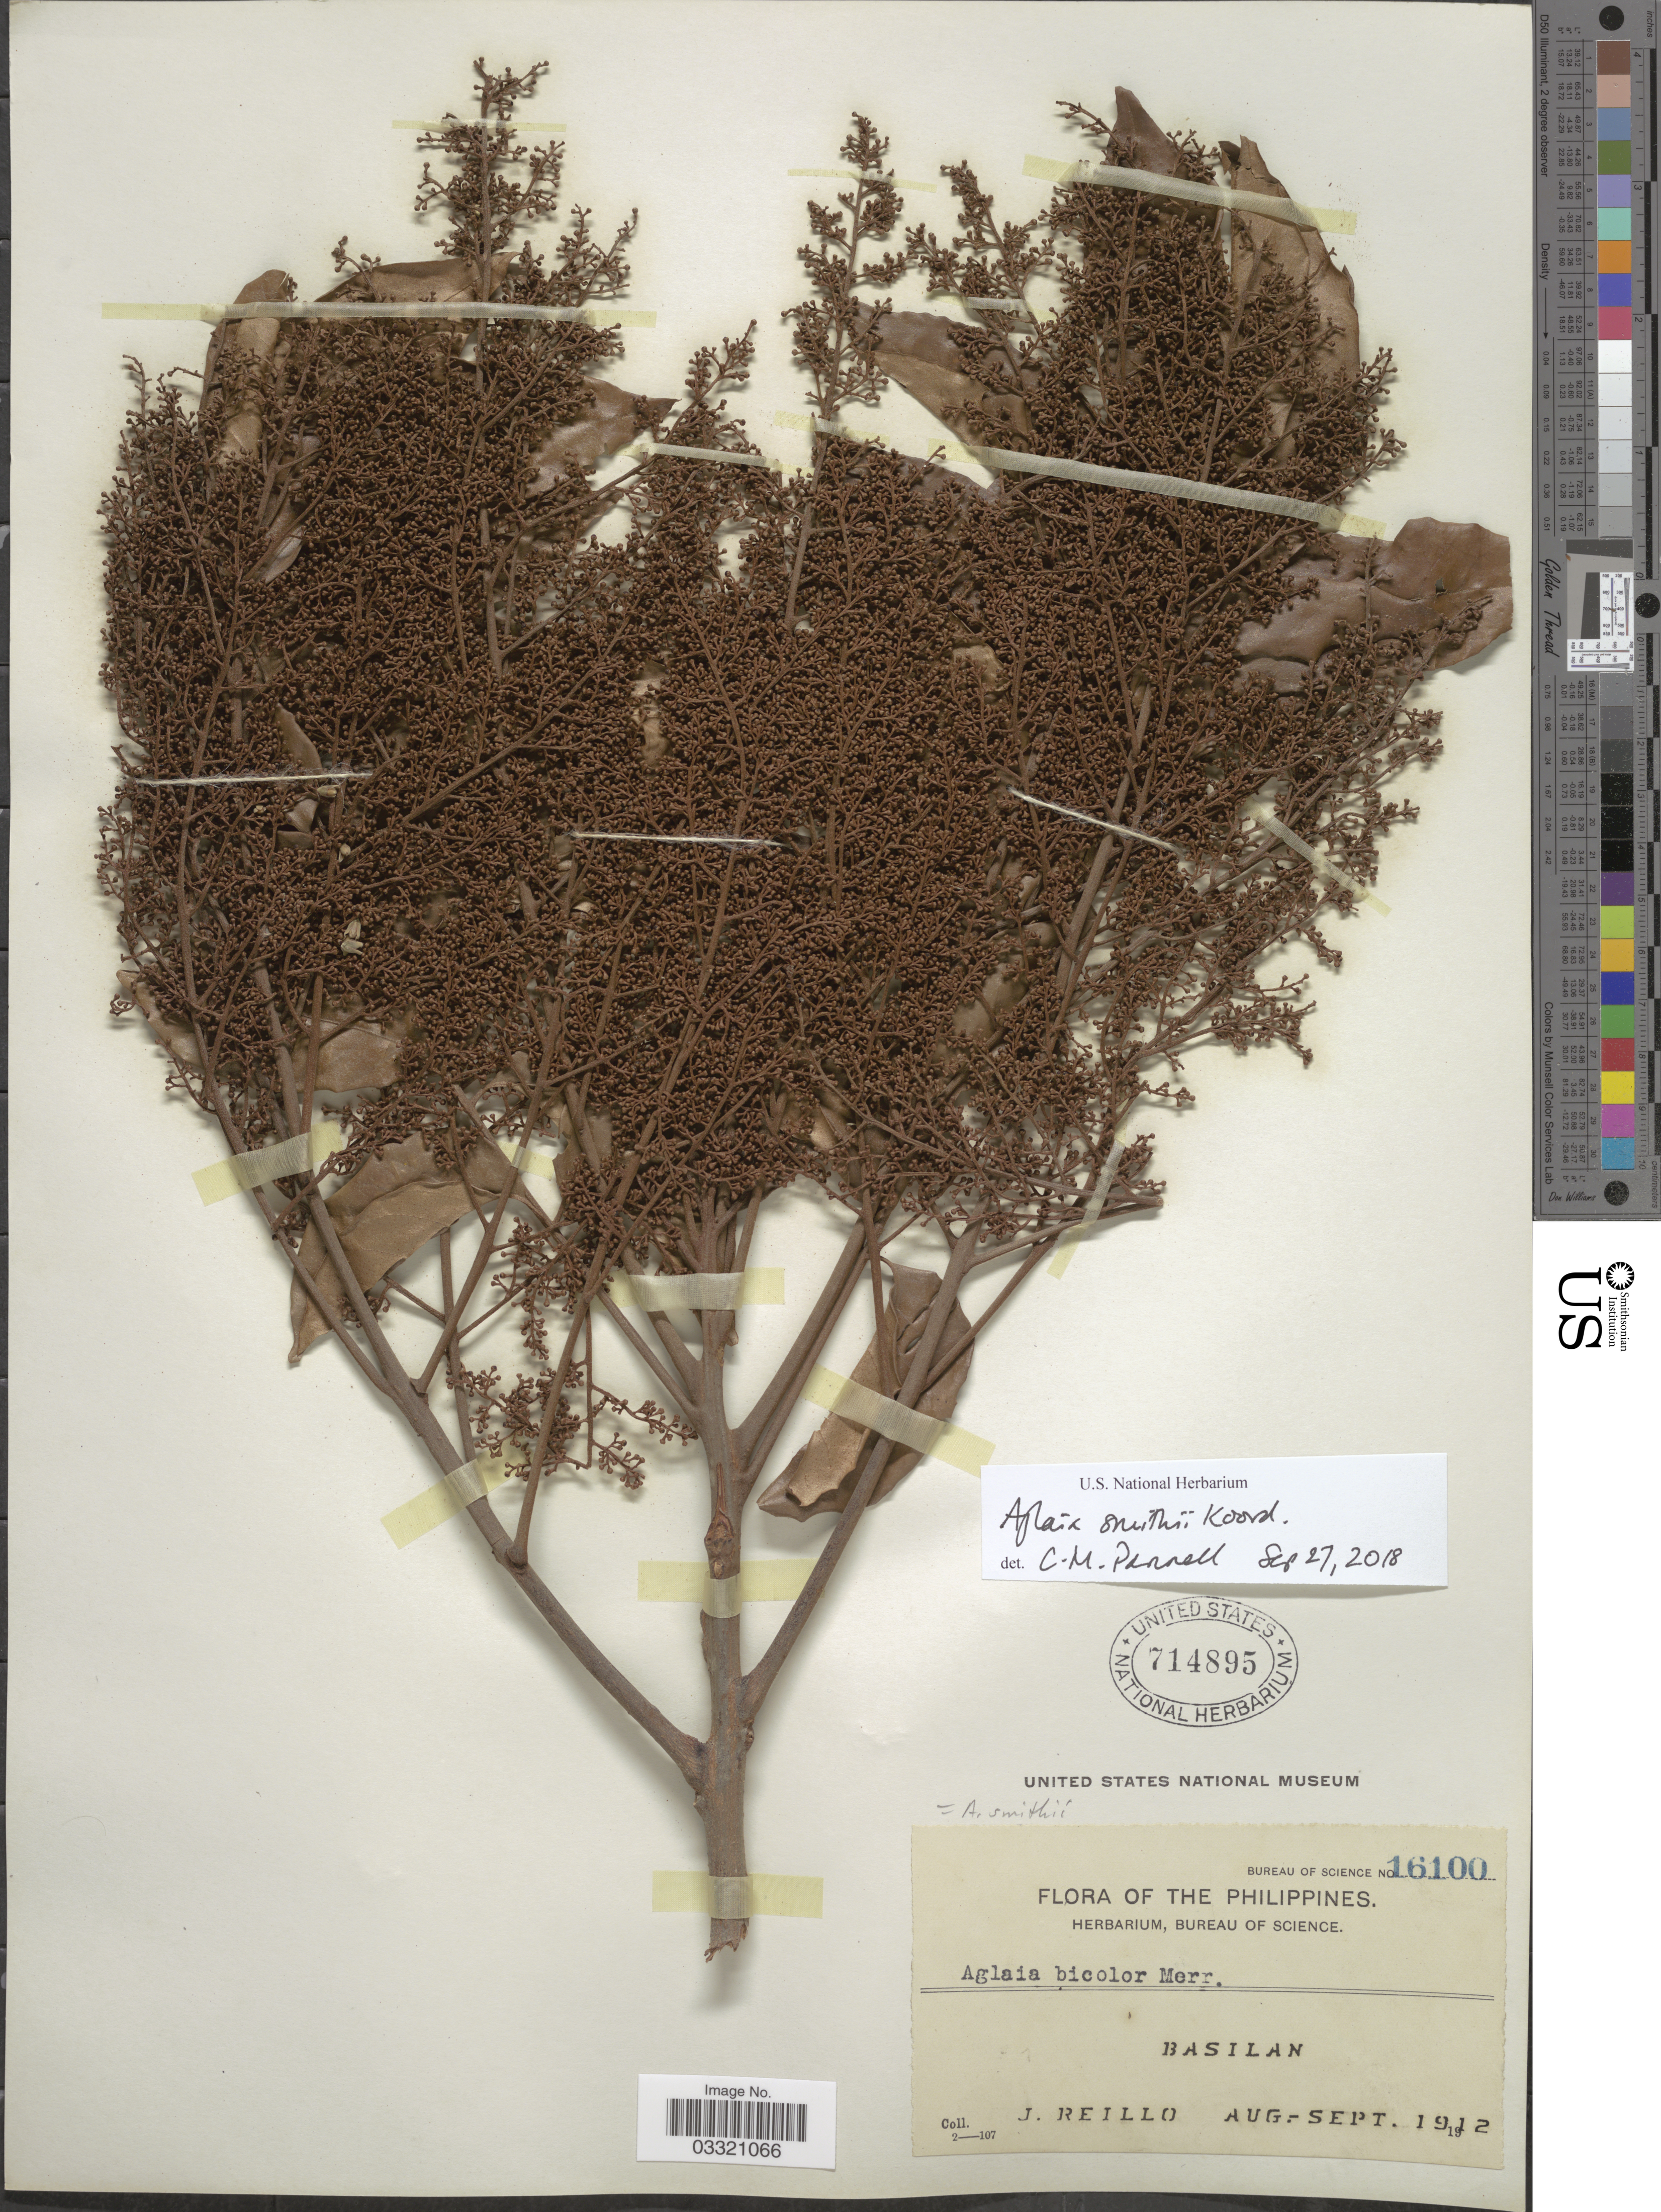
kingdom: Plantae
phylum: Tracheophyta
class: Magnoliopsida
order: Sapindales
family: Meliaceae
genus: Aglaia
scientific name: Aglaia smithii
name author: Koord.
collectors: J. Reillo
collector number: Bureau of Science 16100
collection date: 1912-08/1912-09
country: Philippines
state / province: Muslim Mindanao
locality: Basilan.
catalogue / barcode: US 714895